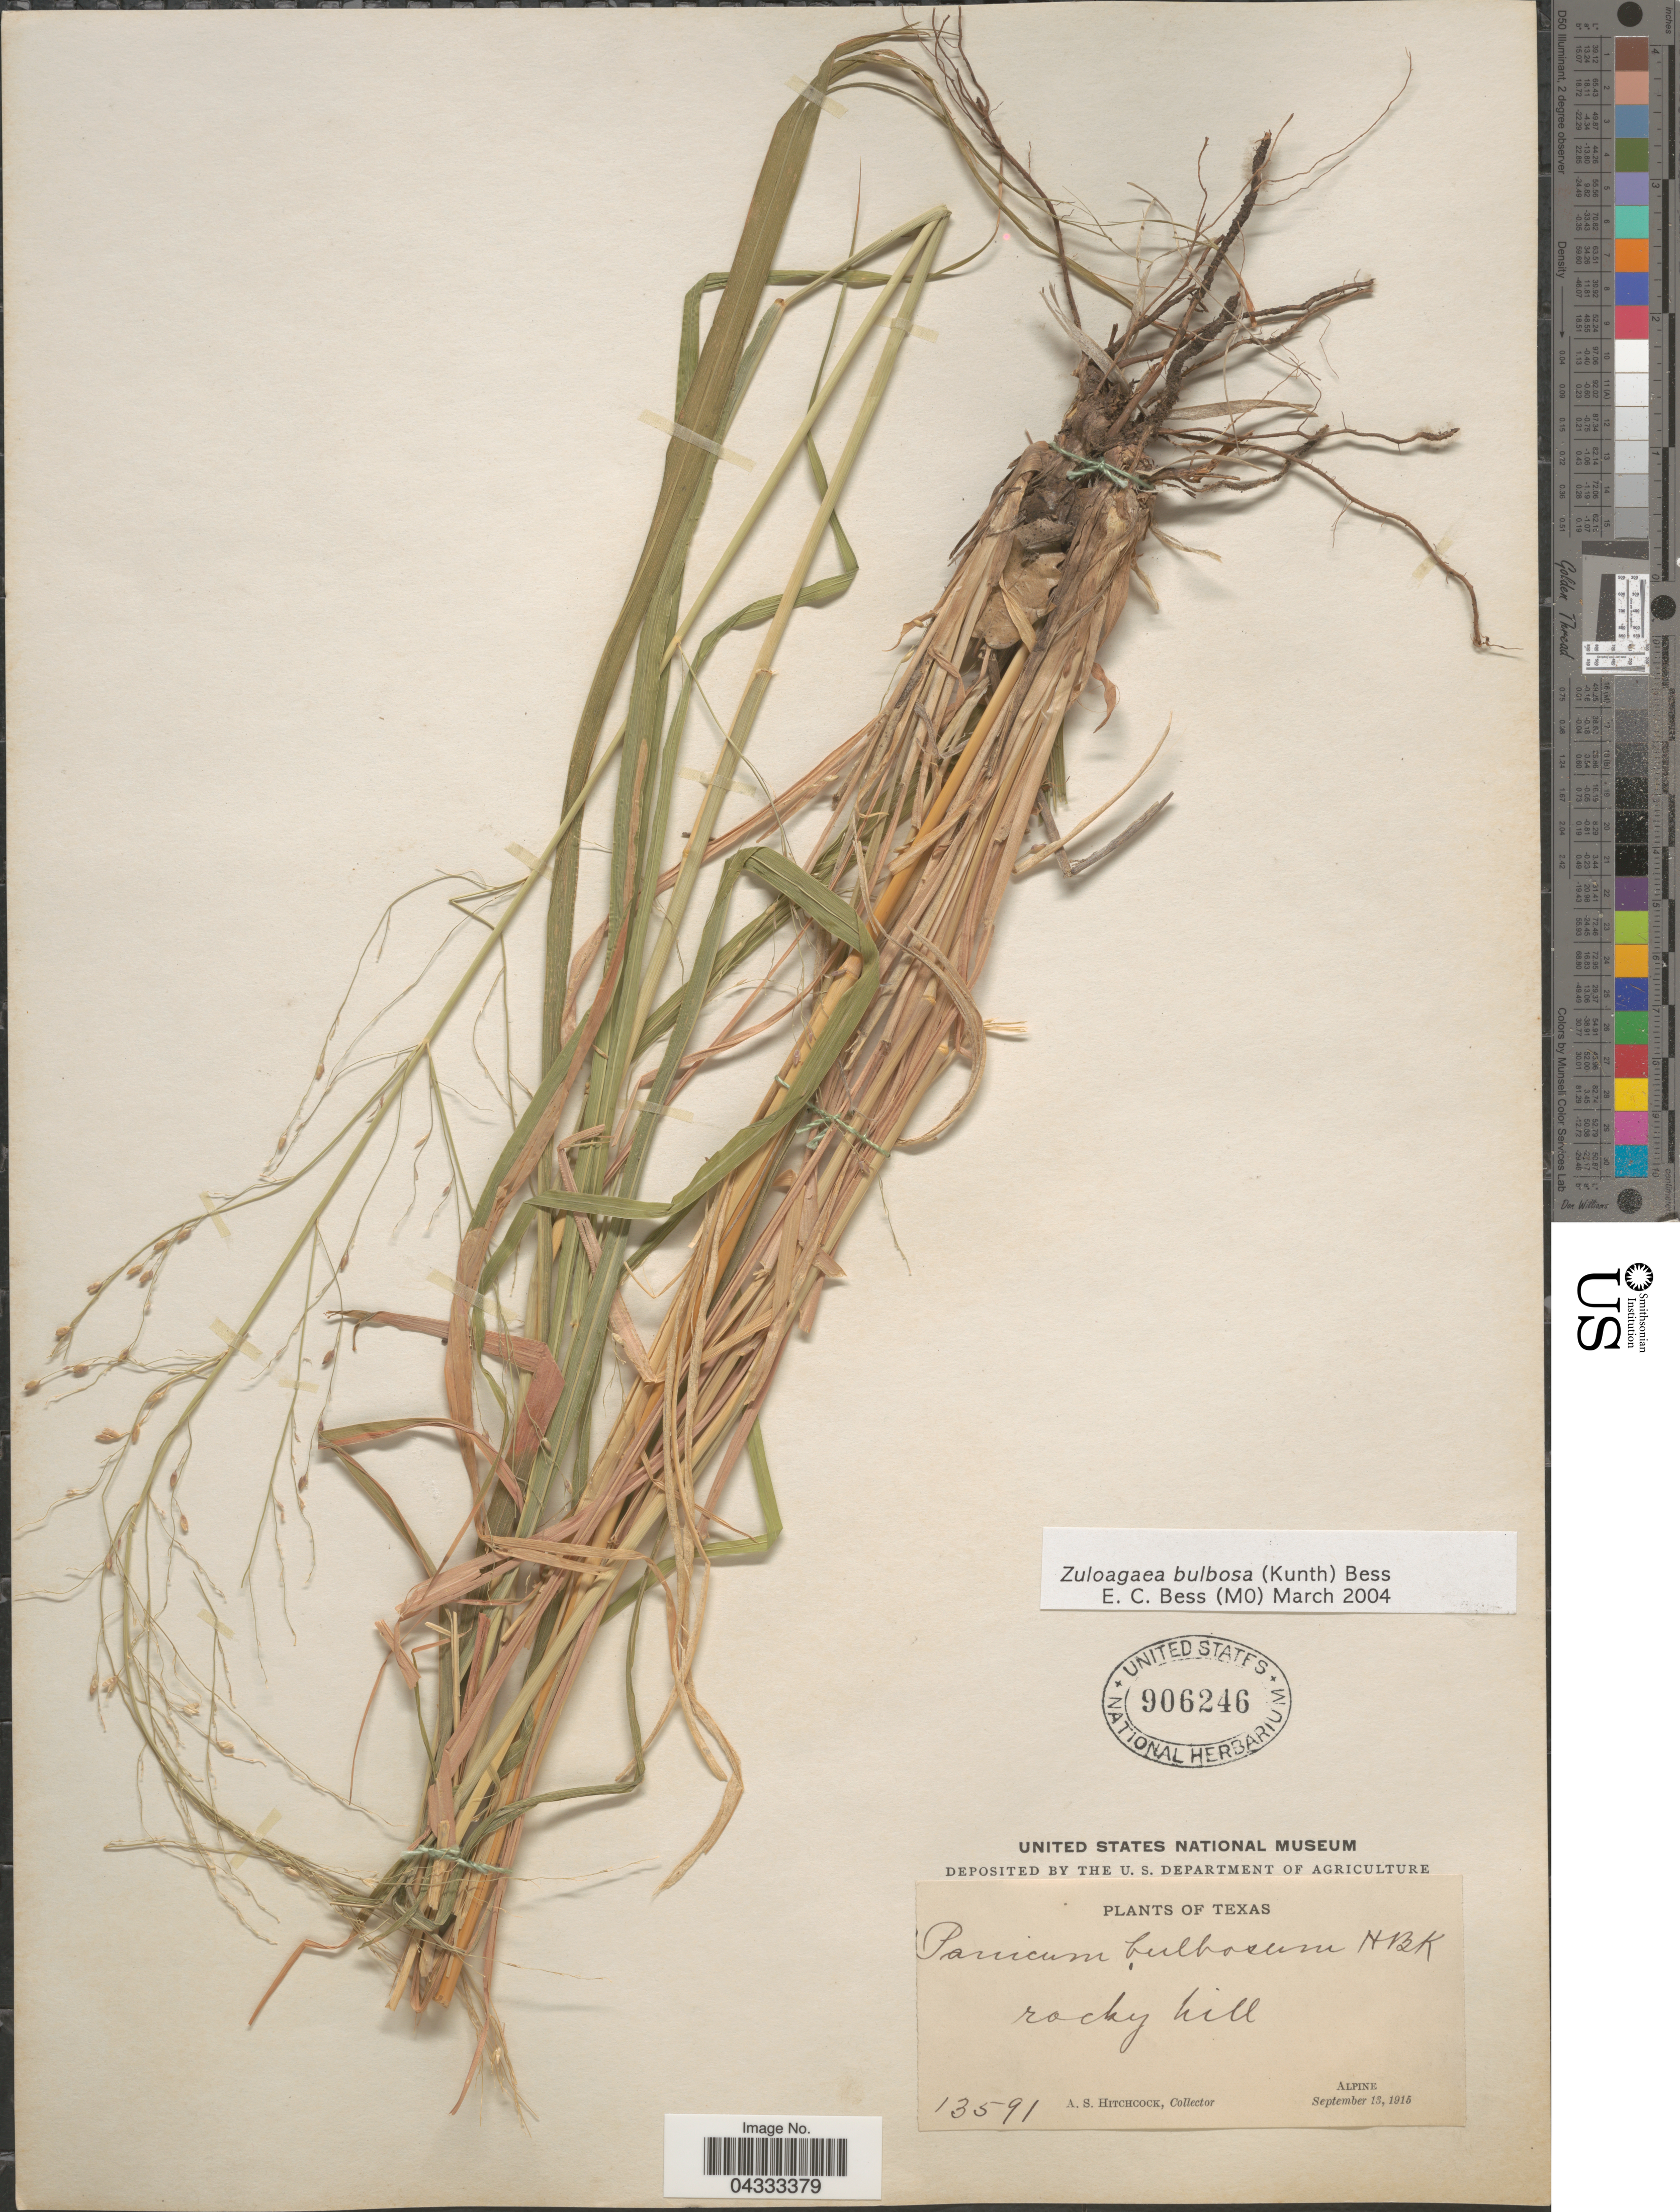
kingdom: Plantae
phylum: Tracheophyta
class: Liliopsida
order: Poales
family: Poaceae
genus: Zuloagaea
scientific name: Zuloagaea bulbosa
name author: (Kunth) E. Bess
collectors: A. S. Hitchcock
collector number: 13591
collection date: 1915-09-13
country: United States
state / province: Texas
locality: Rocky hill. Alpine.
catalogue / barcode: US 906246